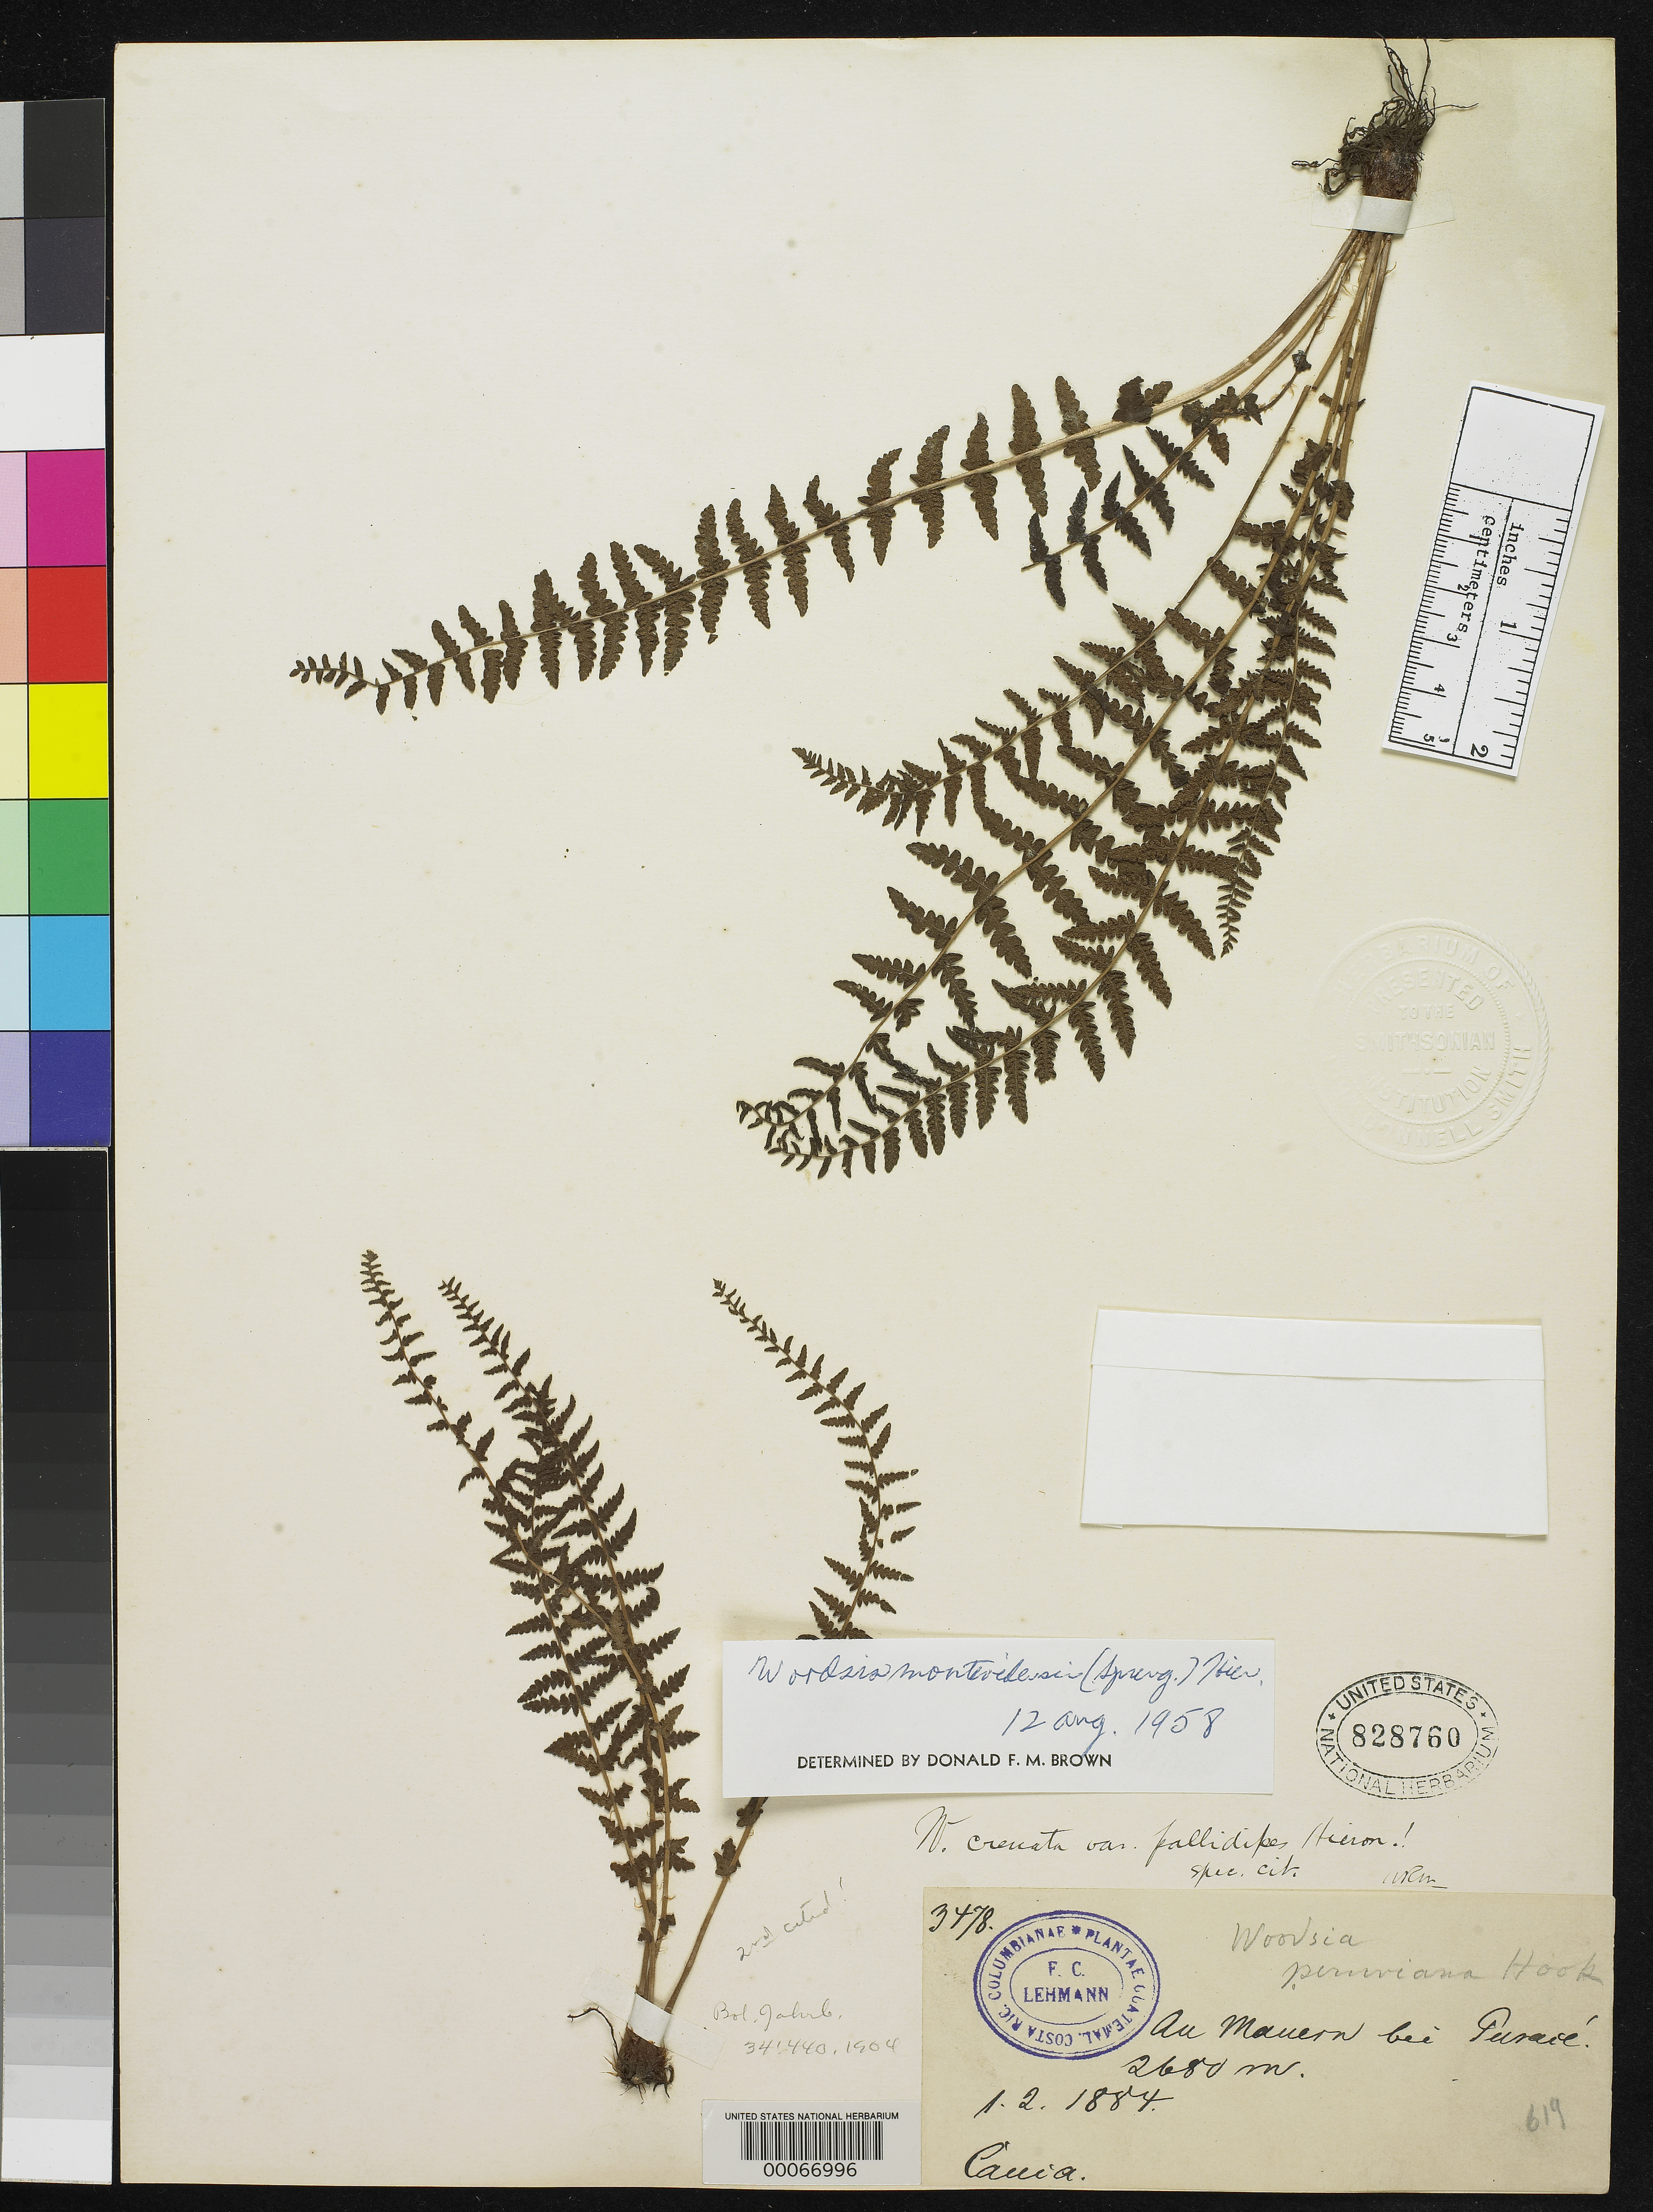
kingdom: Plantae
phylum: Tracheophyta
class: Polypodiopsida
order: Polypodiales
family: Woodsiaceae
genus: Woodsia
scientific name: Woodsia crenata var. pallidipes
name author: Hieron.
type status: Syntype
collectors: F. C. Lehmann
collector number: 3478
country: Colombia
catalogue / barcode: US 828760